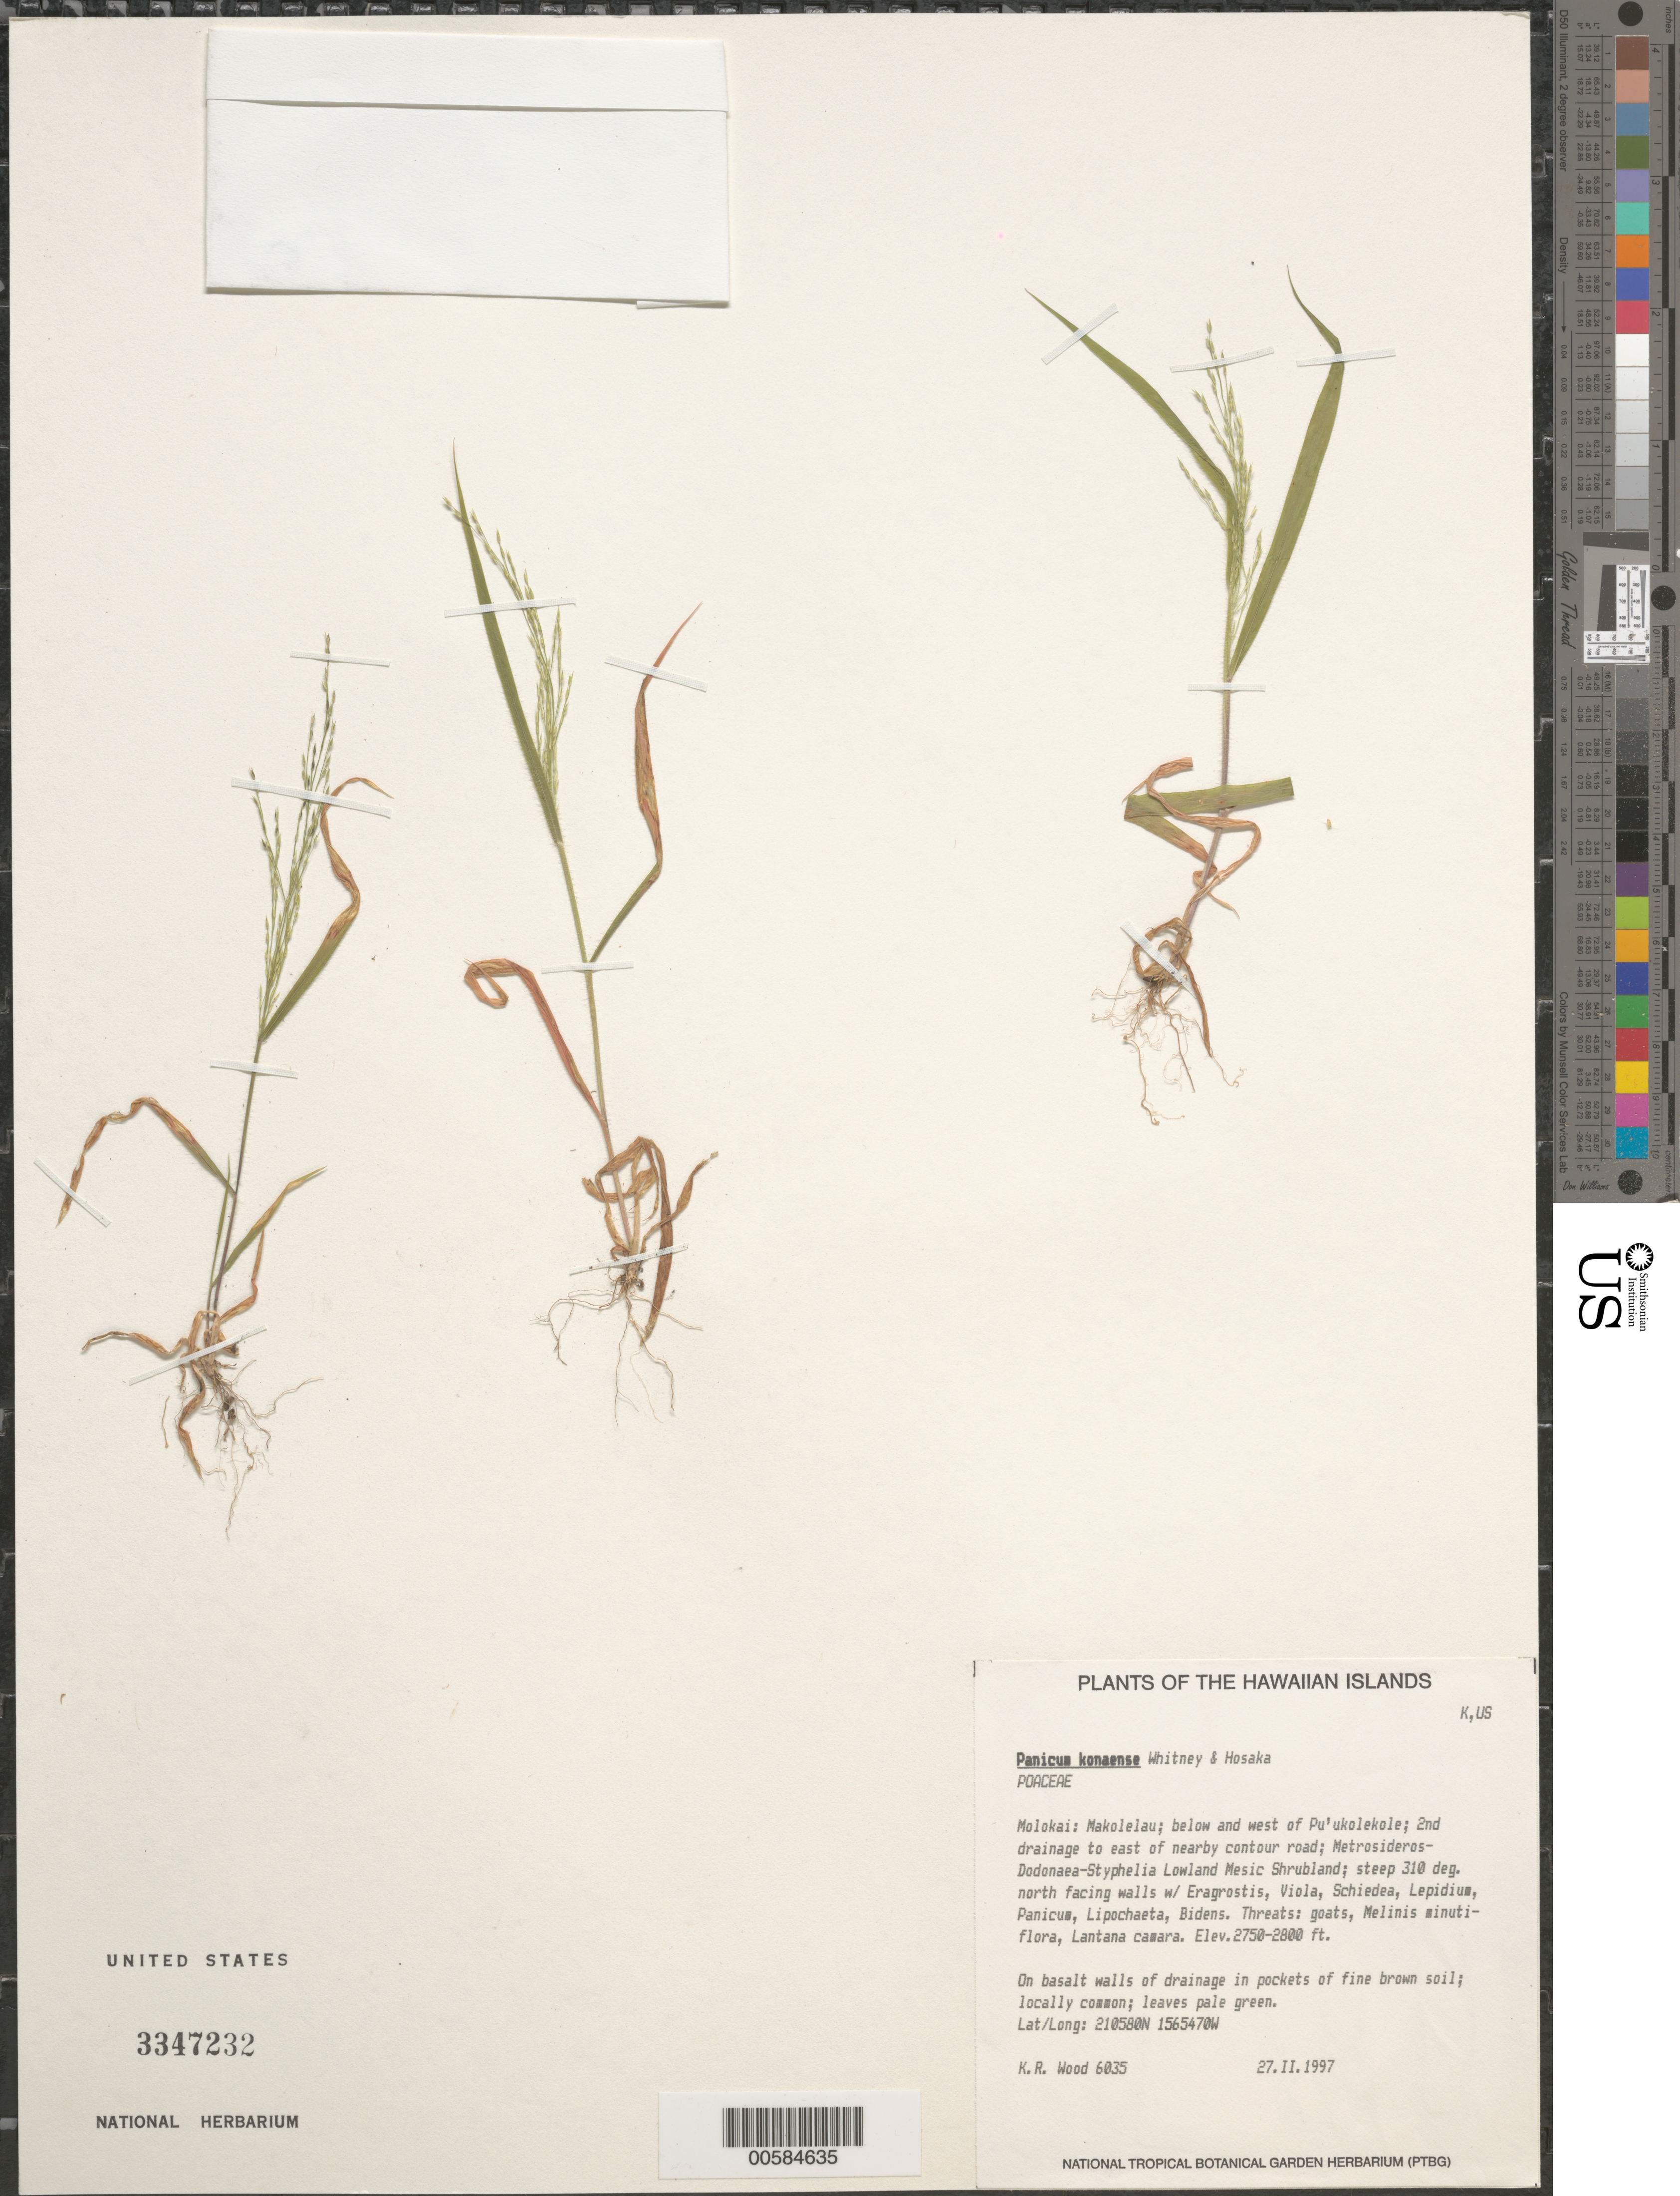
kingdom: Plantae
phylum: Tracheophyta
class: Liliopsida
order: Poales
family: Poaceae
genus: Panicum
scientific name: Panicum konaense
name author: Whitney & Hosaka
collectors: K. R. Wood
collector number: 6035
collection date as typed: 27 Feb 1997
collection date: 1997-02-27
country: United States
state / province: Hawaii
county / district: Maui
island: Moloka'i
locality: Makolelau; below and W of Pu'ukolekole; 2nd drainage to E of nearby contour road. (lat/long recorded as: lat=21:5:80:N long=156:54:70:W)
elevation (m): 838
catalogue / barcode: US 3347232